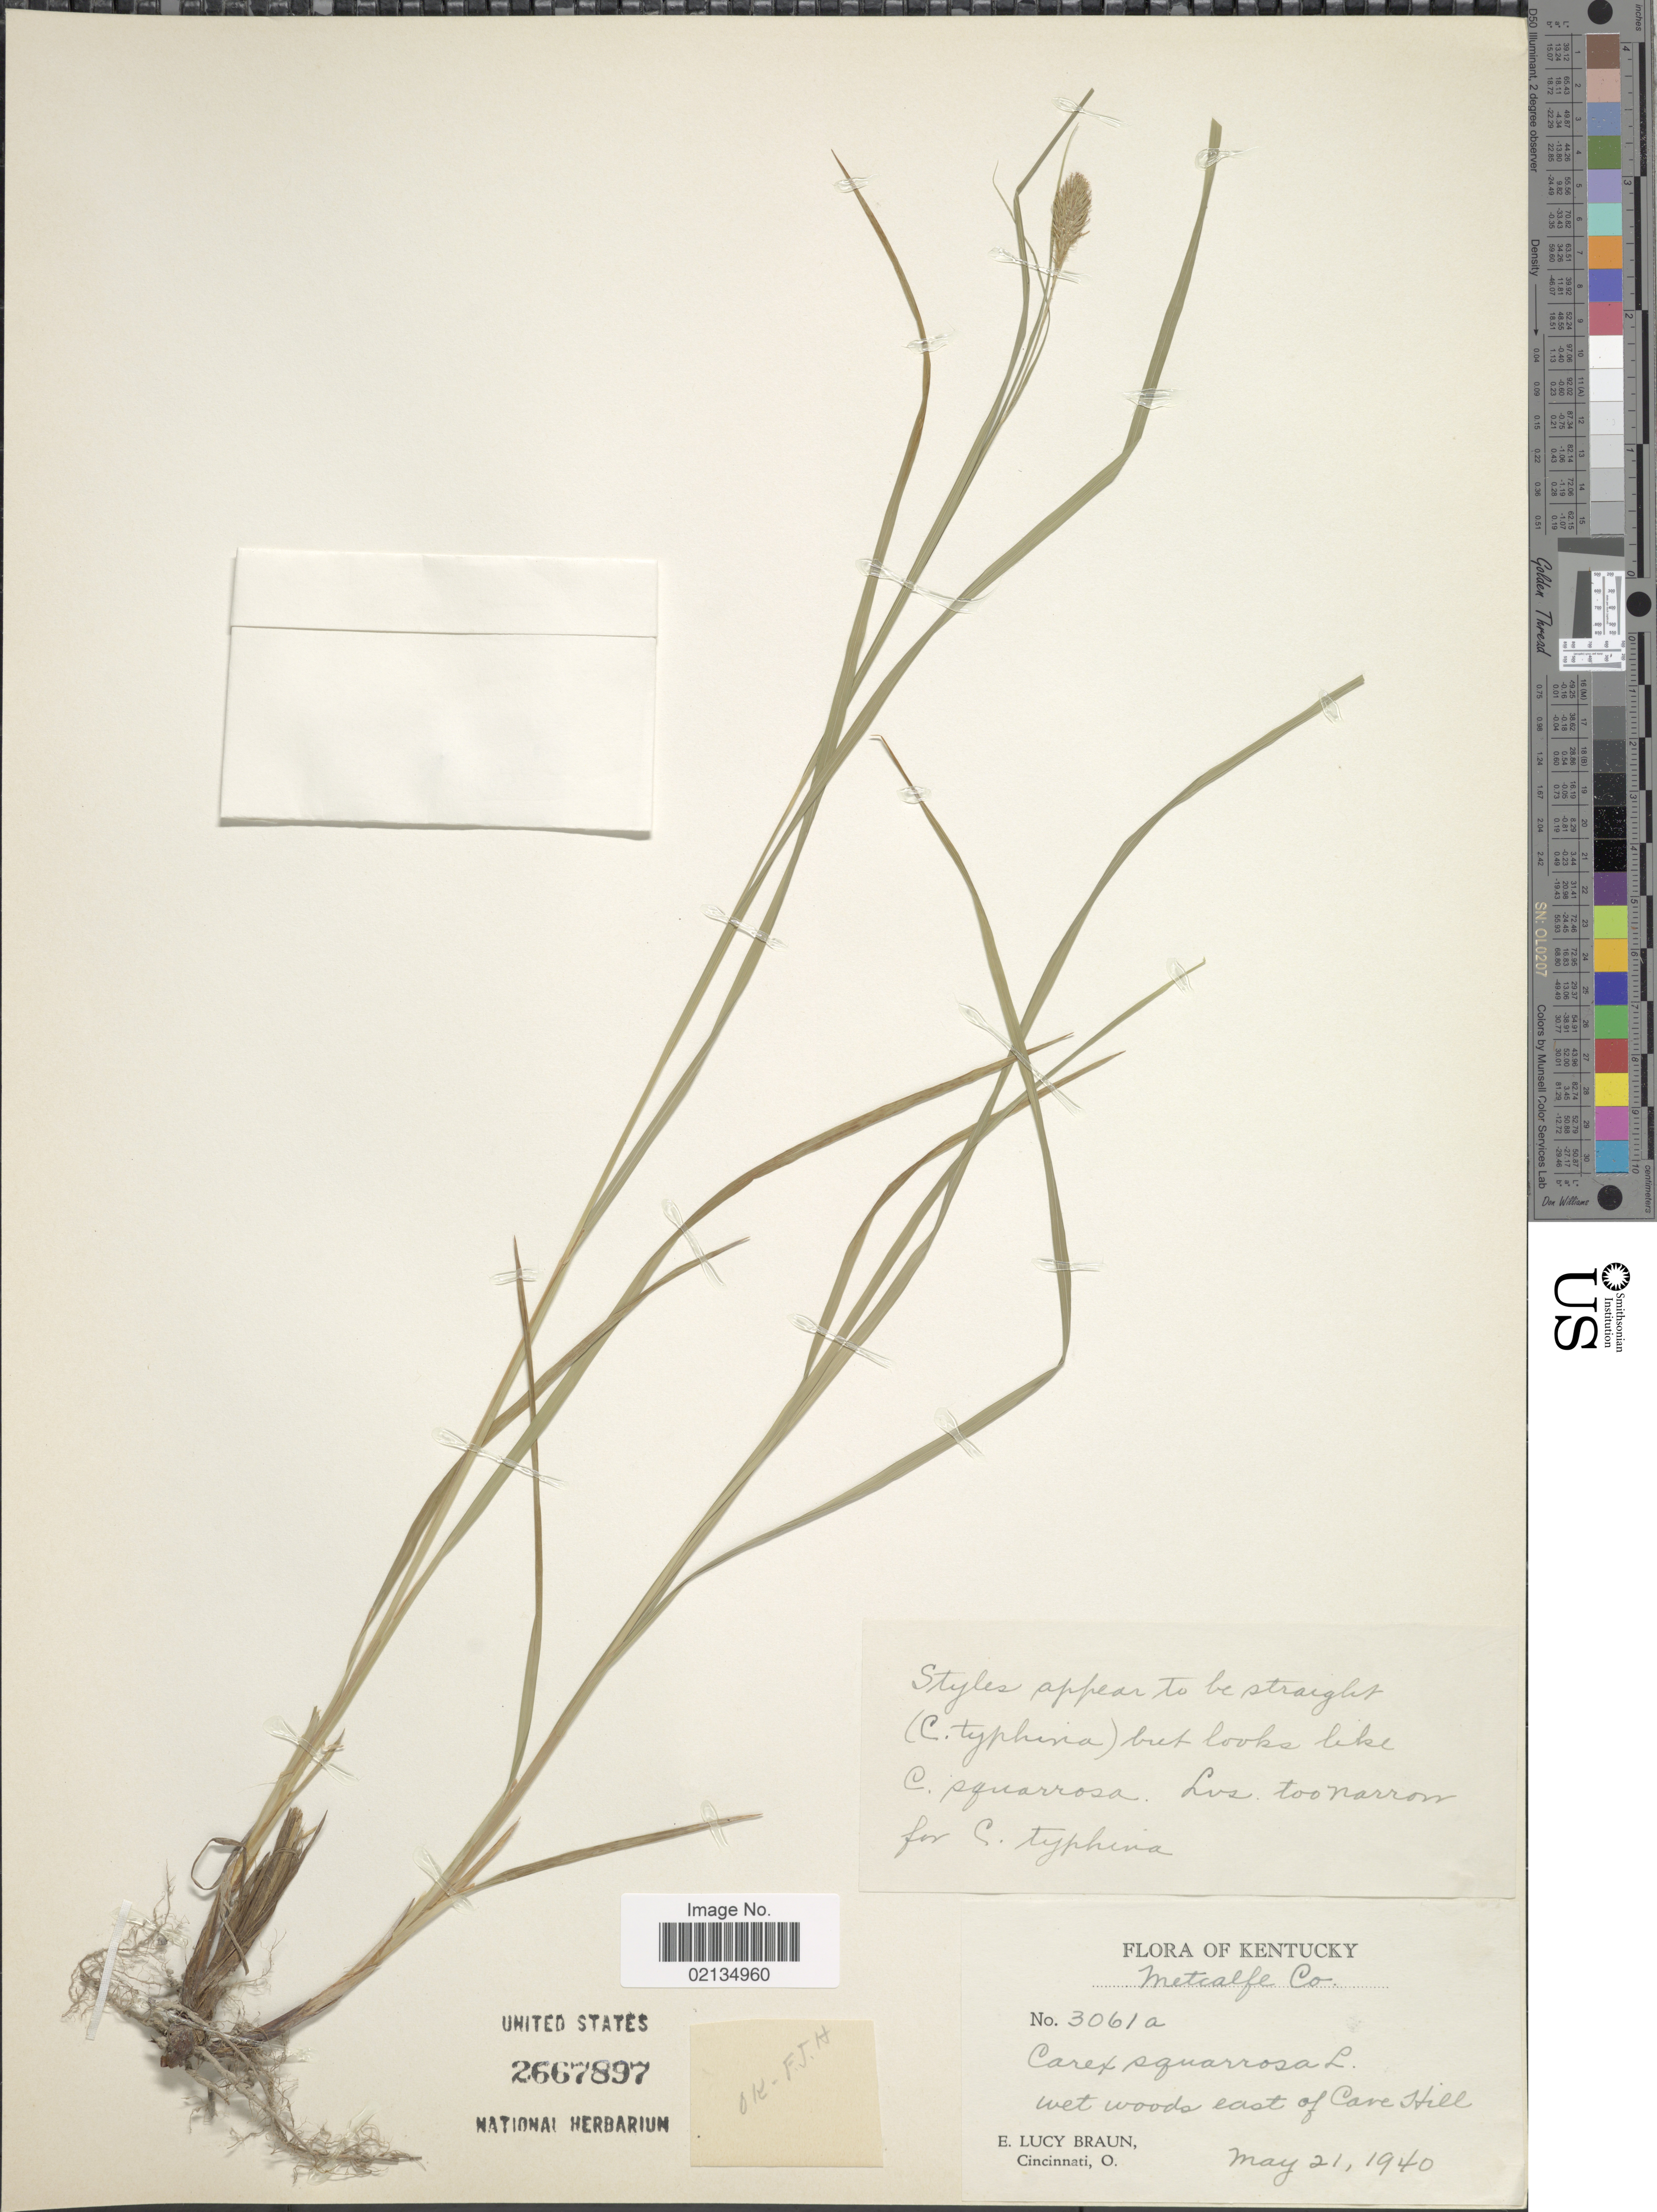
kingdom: Plantae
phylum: Tracheophyta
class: Liliopsida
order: Poales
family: Cyperaceae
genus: Carex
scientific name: Carex squarrosa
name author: L.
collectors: E. L. Braun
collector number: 3061a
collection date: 1940-05-21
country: United States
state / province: Kentucky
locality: Kentucky, Metcalfe Co. wet woods east of Cave Hill.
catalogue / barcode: US 2667897